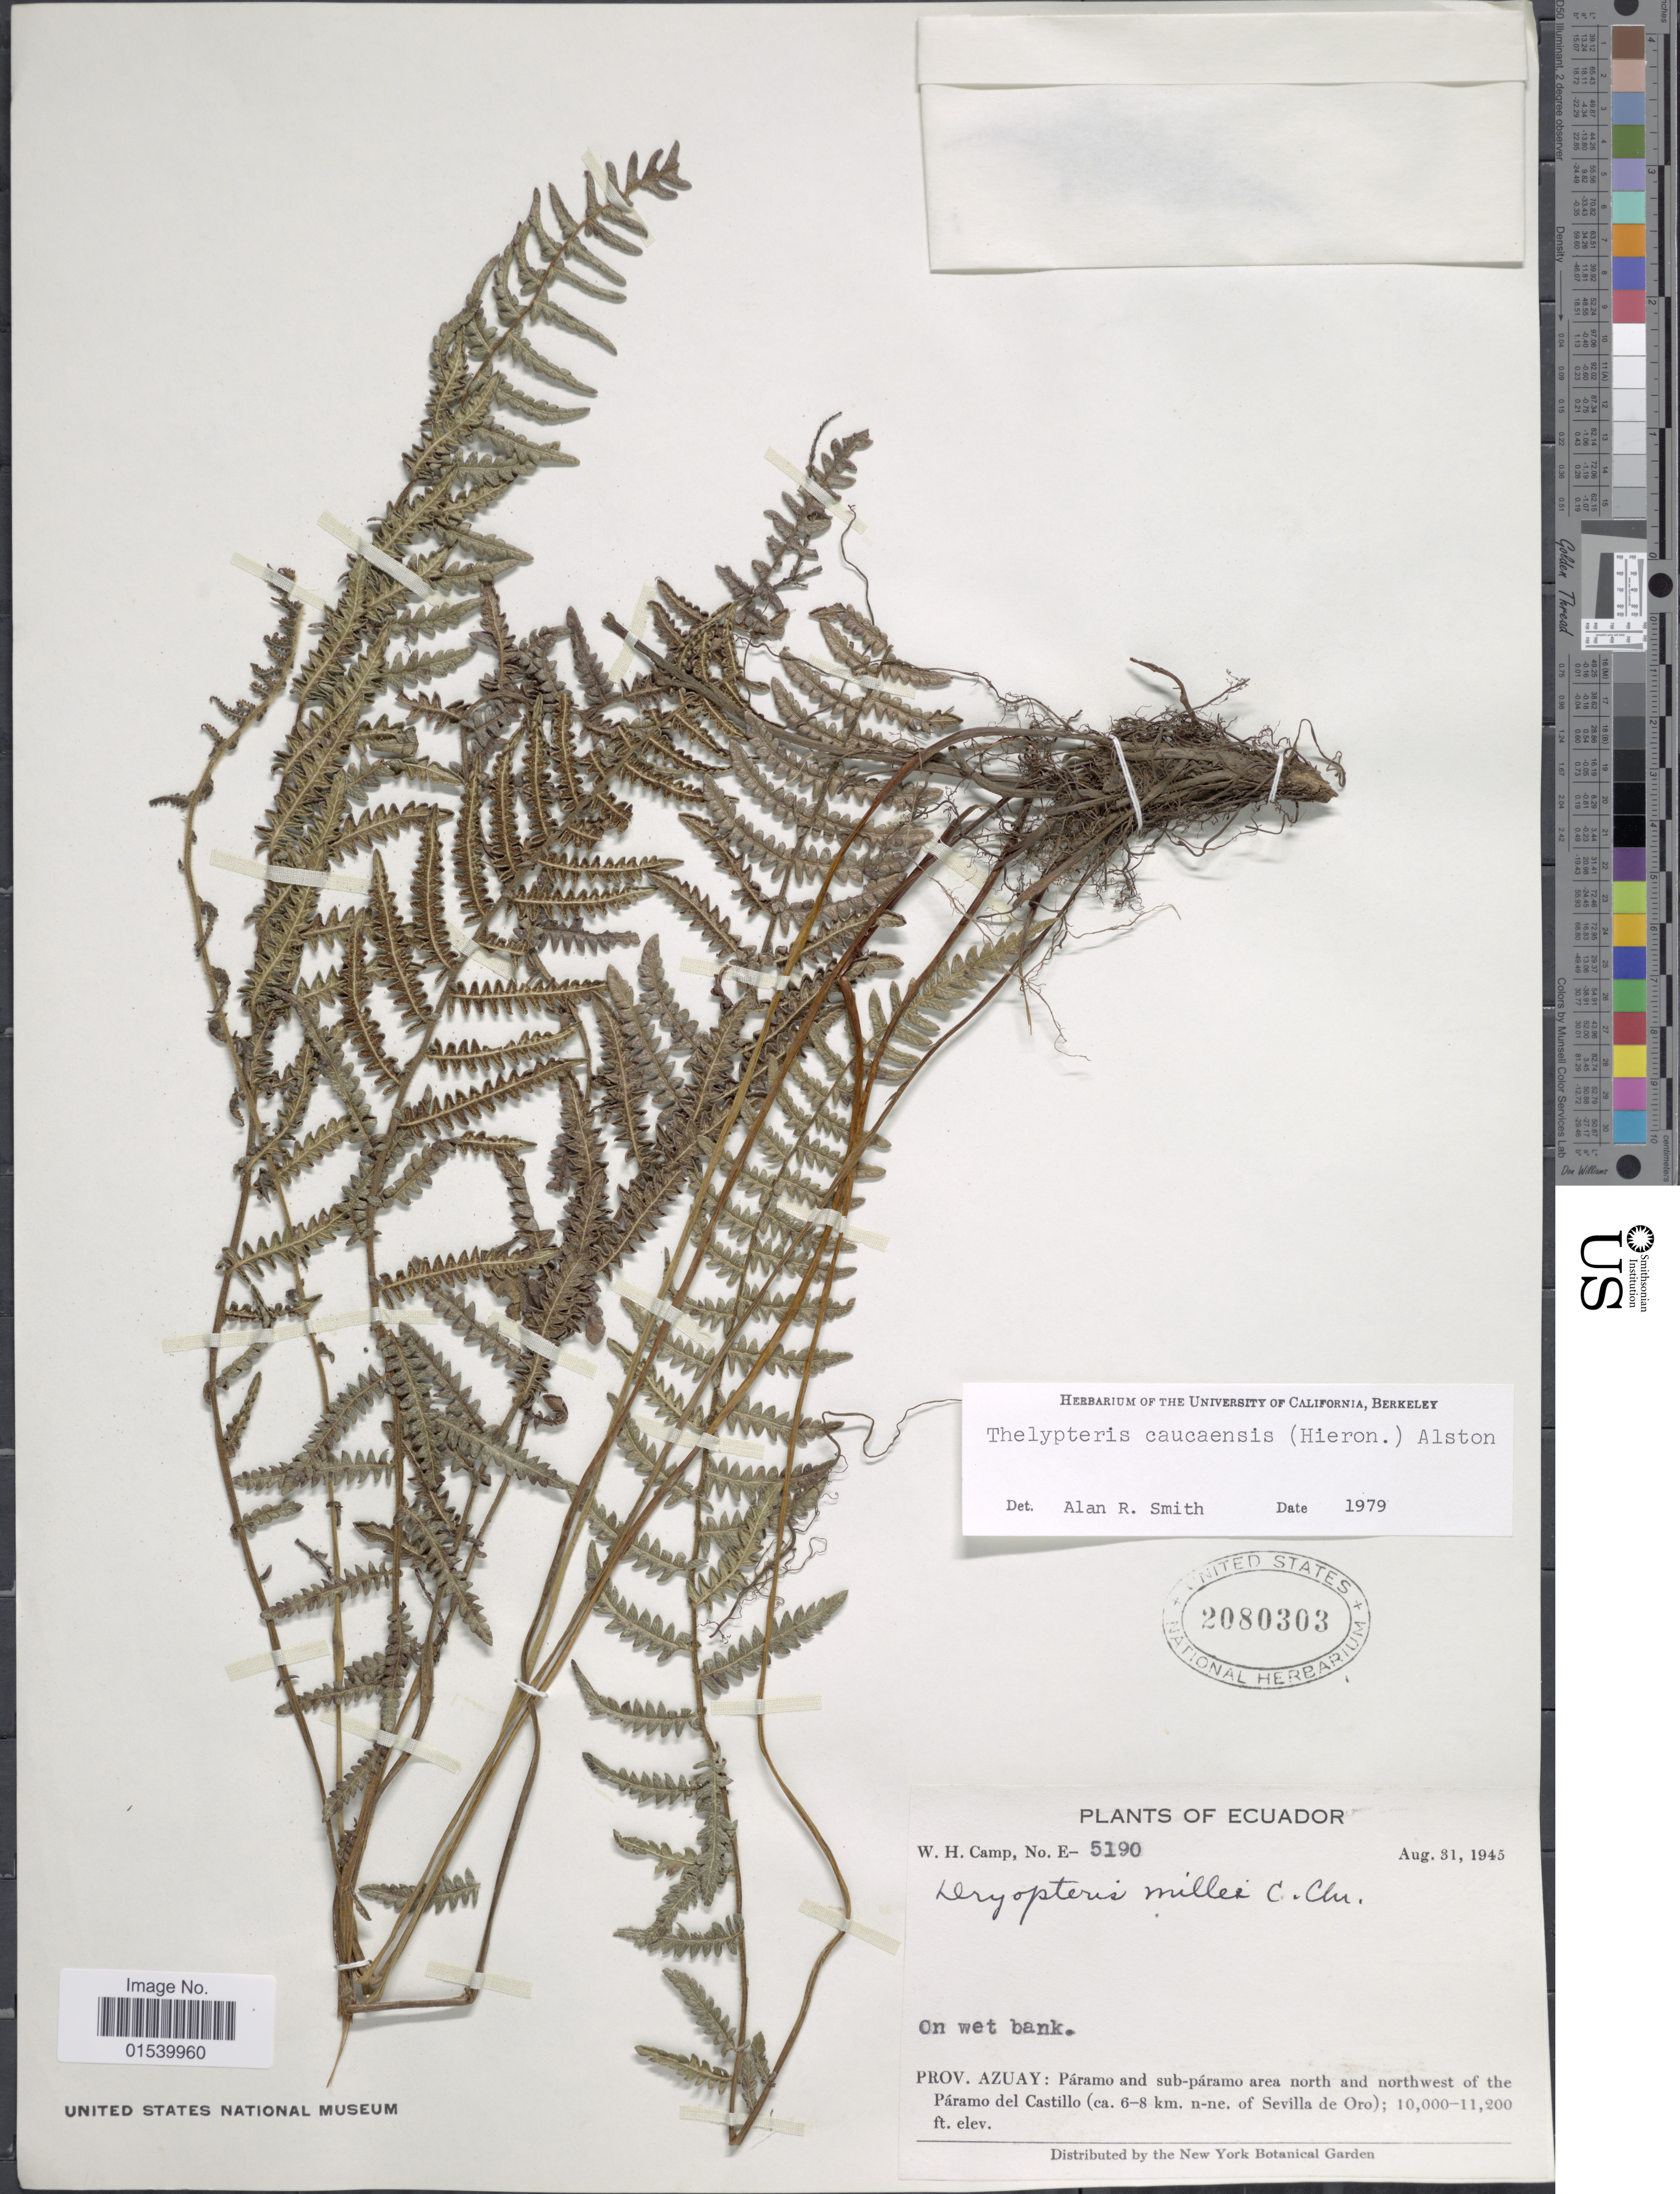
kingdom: Plantae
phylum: Tracheophyta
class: Polypodiopsida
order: Polypodiales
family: Thelypteridaceae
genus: Amauropelta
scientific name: Amauropelta caucaensis (Hieron.) comb. nov., ined. 2015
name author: (Hieron.)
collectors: W. H. Camp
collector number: E-5190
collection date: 1945-08-31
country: Ecuador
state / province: Azuay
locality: Páramo and sub-páramo area north and northwest of the Páramo del Castillo (ca. 6-8 km. n-ne. of Sevilla de Oro)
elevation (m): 3048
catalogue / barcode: US 2080303